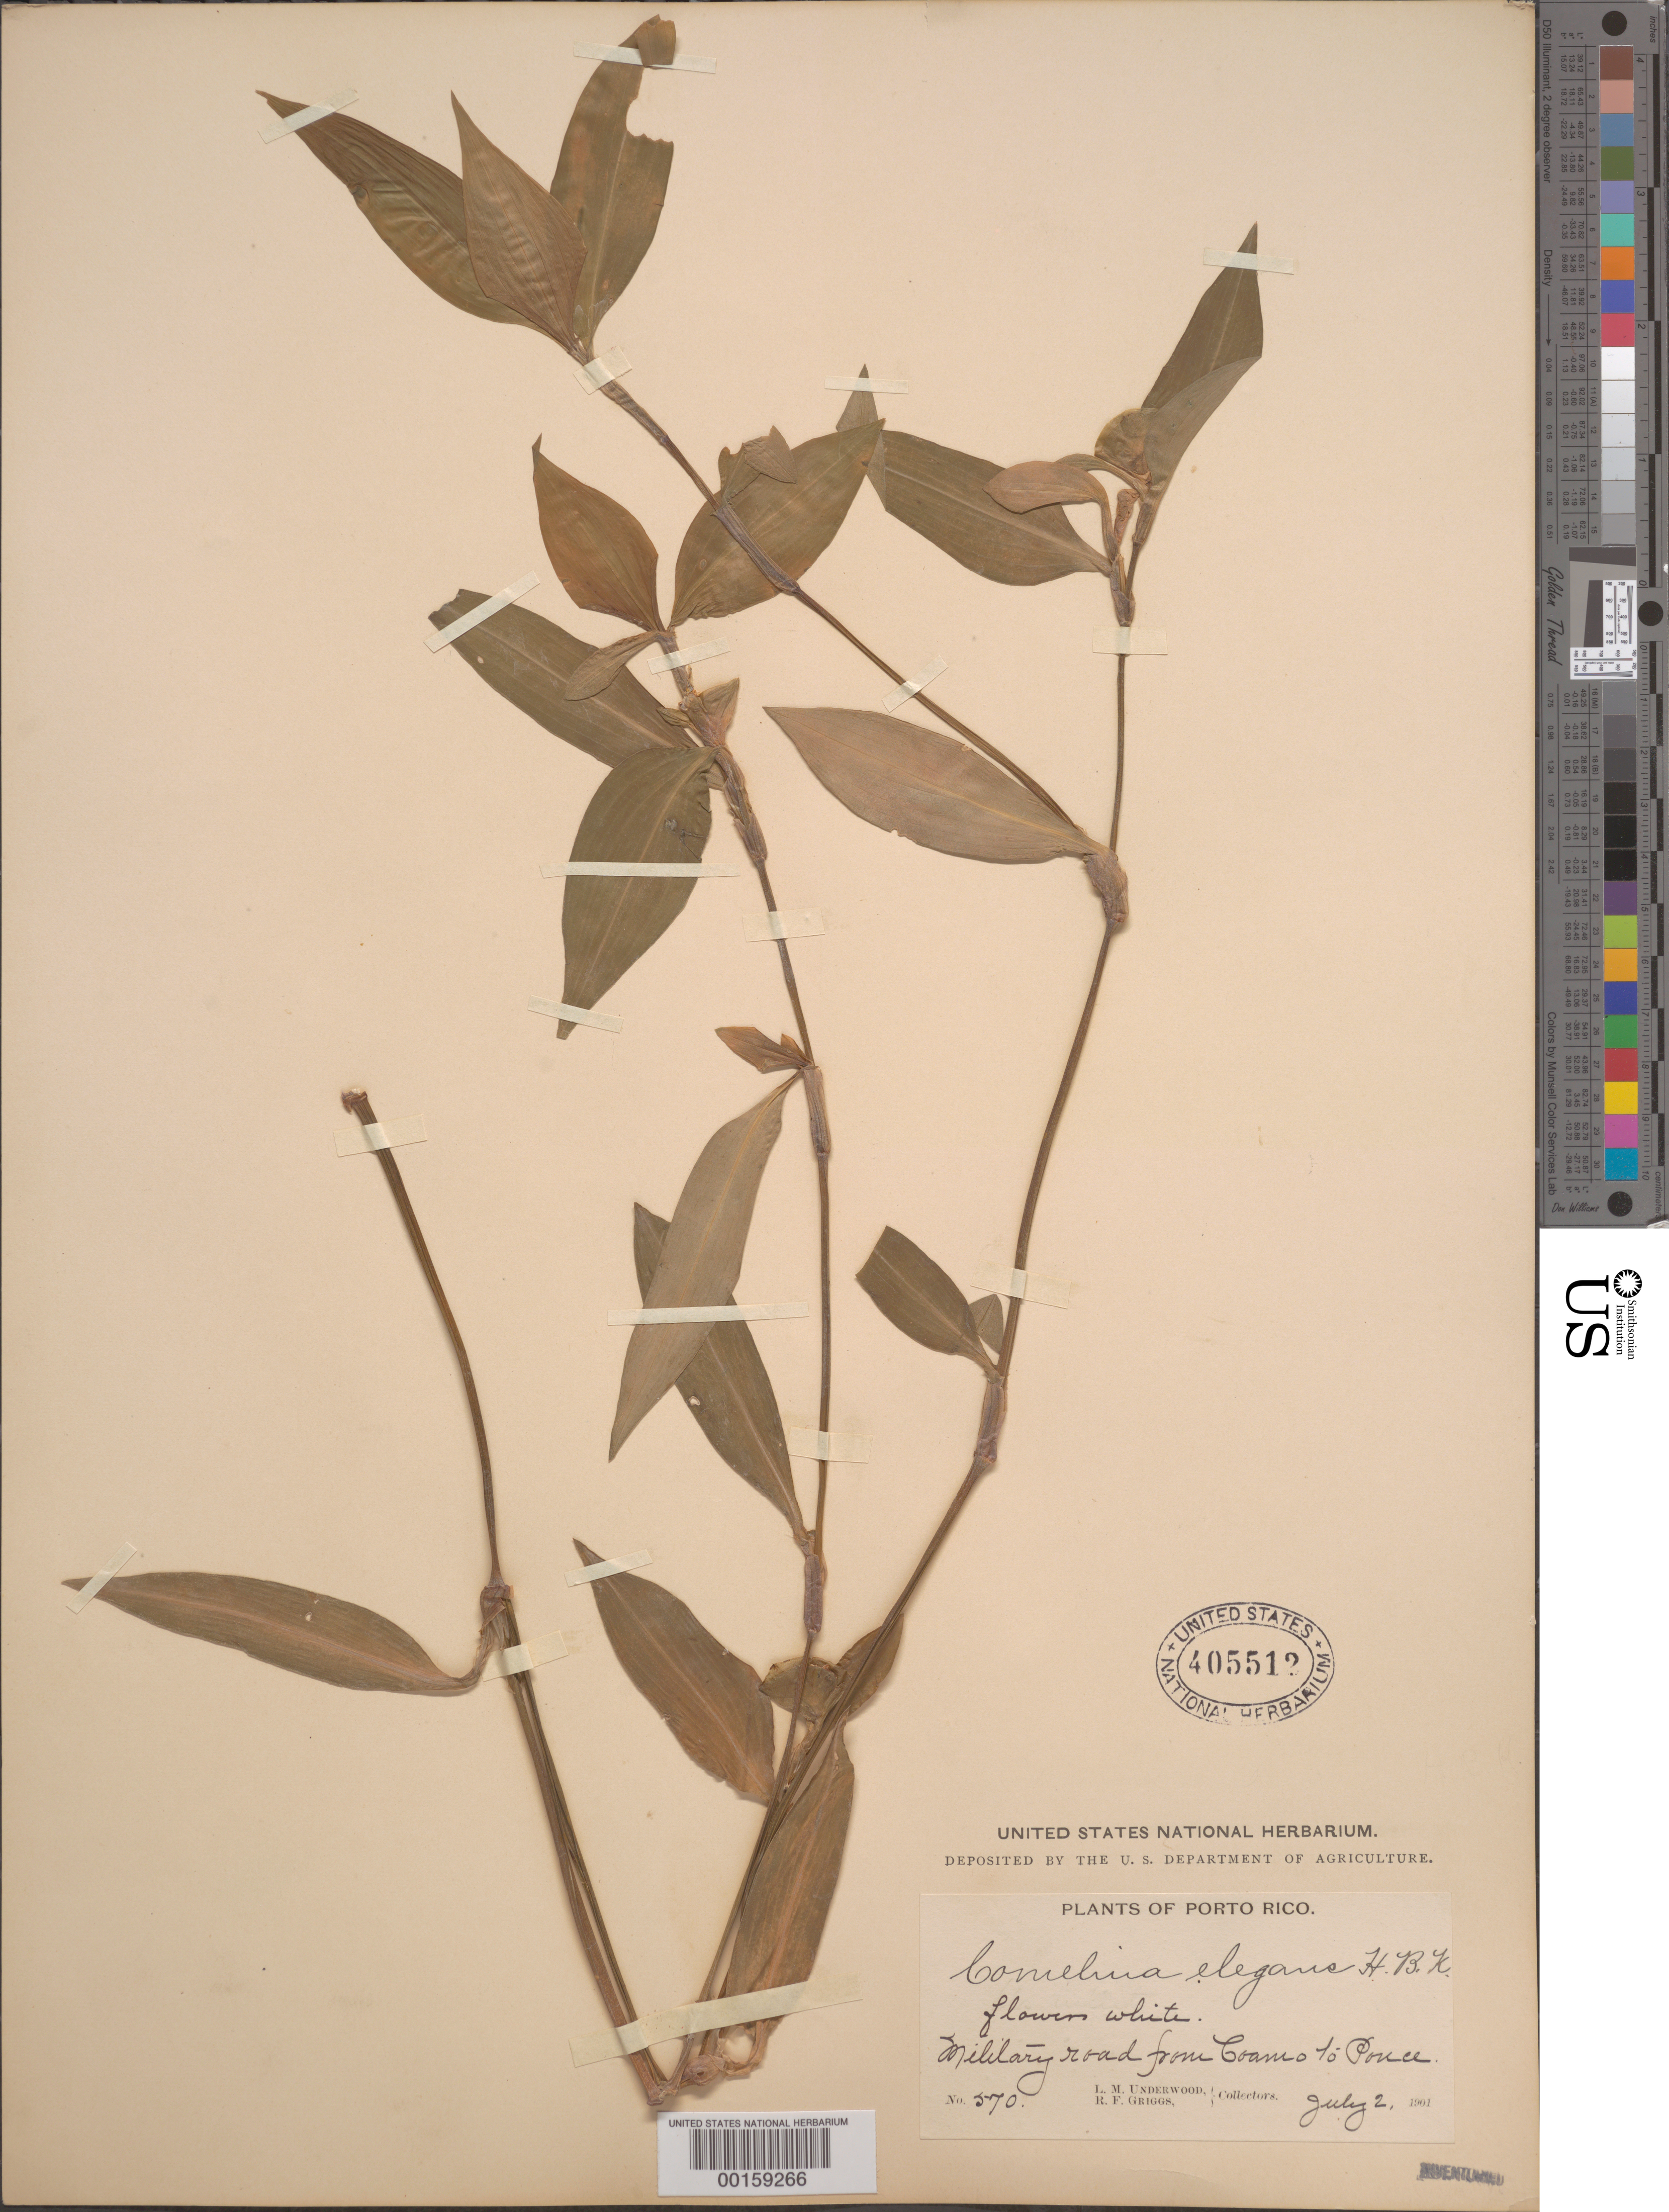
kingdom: Plantae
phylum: Tracheophyta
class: Liliopsida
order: Commelinales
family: Commelinaceae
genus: Commelina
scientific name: Commelina erecta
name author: L.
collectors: L. M. Underwood & R. F. Griggs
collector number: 570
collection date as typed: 02 Jul 1901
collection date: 1901-07-02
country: Puerto Rico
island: Greater Antilles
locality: Coamo to ponce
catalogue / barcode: US 405512